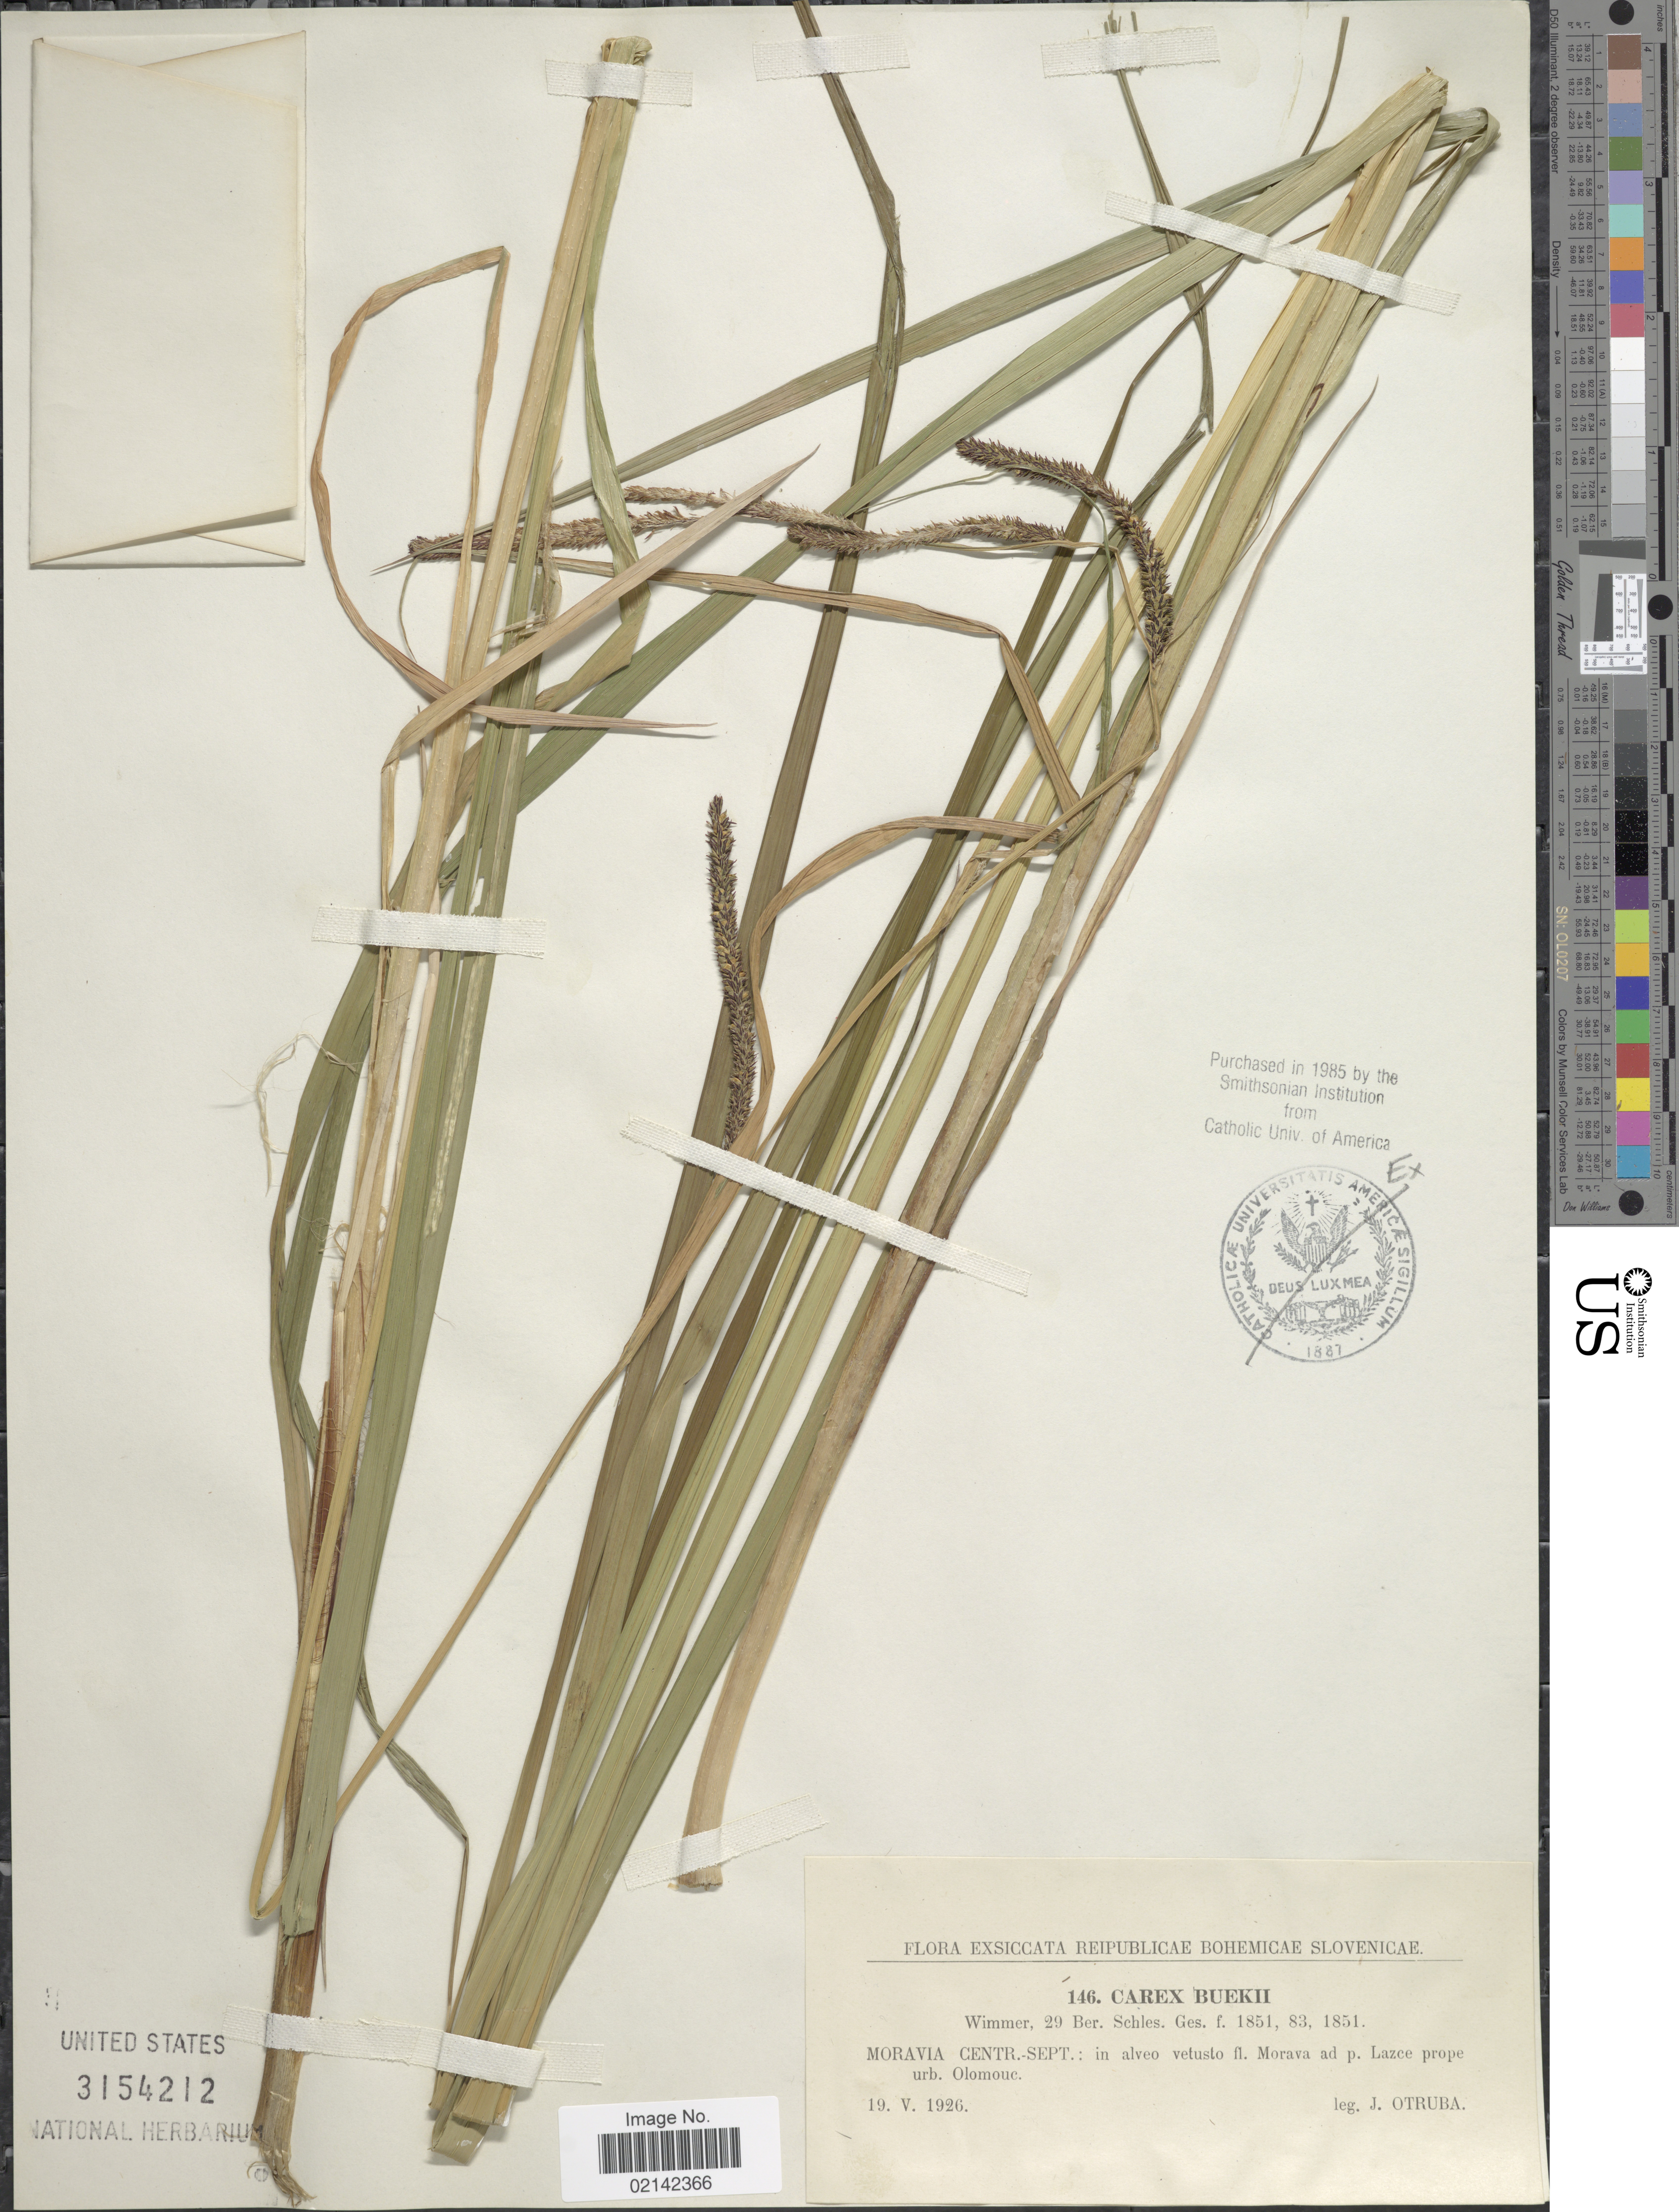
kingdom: Plantae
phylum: Tracheophyta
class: Liliopsida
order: Poales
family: Cyperaceae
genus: Carex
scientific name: Carex buekii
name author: Wimm.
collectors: J. Otruba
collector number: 146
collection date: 1926-05-19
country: Czechia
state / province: Olomouc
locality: Reipublicae Bohemicae Slovenicae. Moravia Centr.-Sept.: fl. Morava ad p. Lazce prope urb. Olomouc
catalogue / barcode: US 3154212